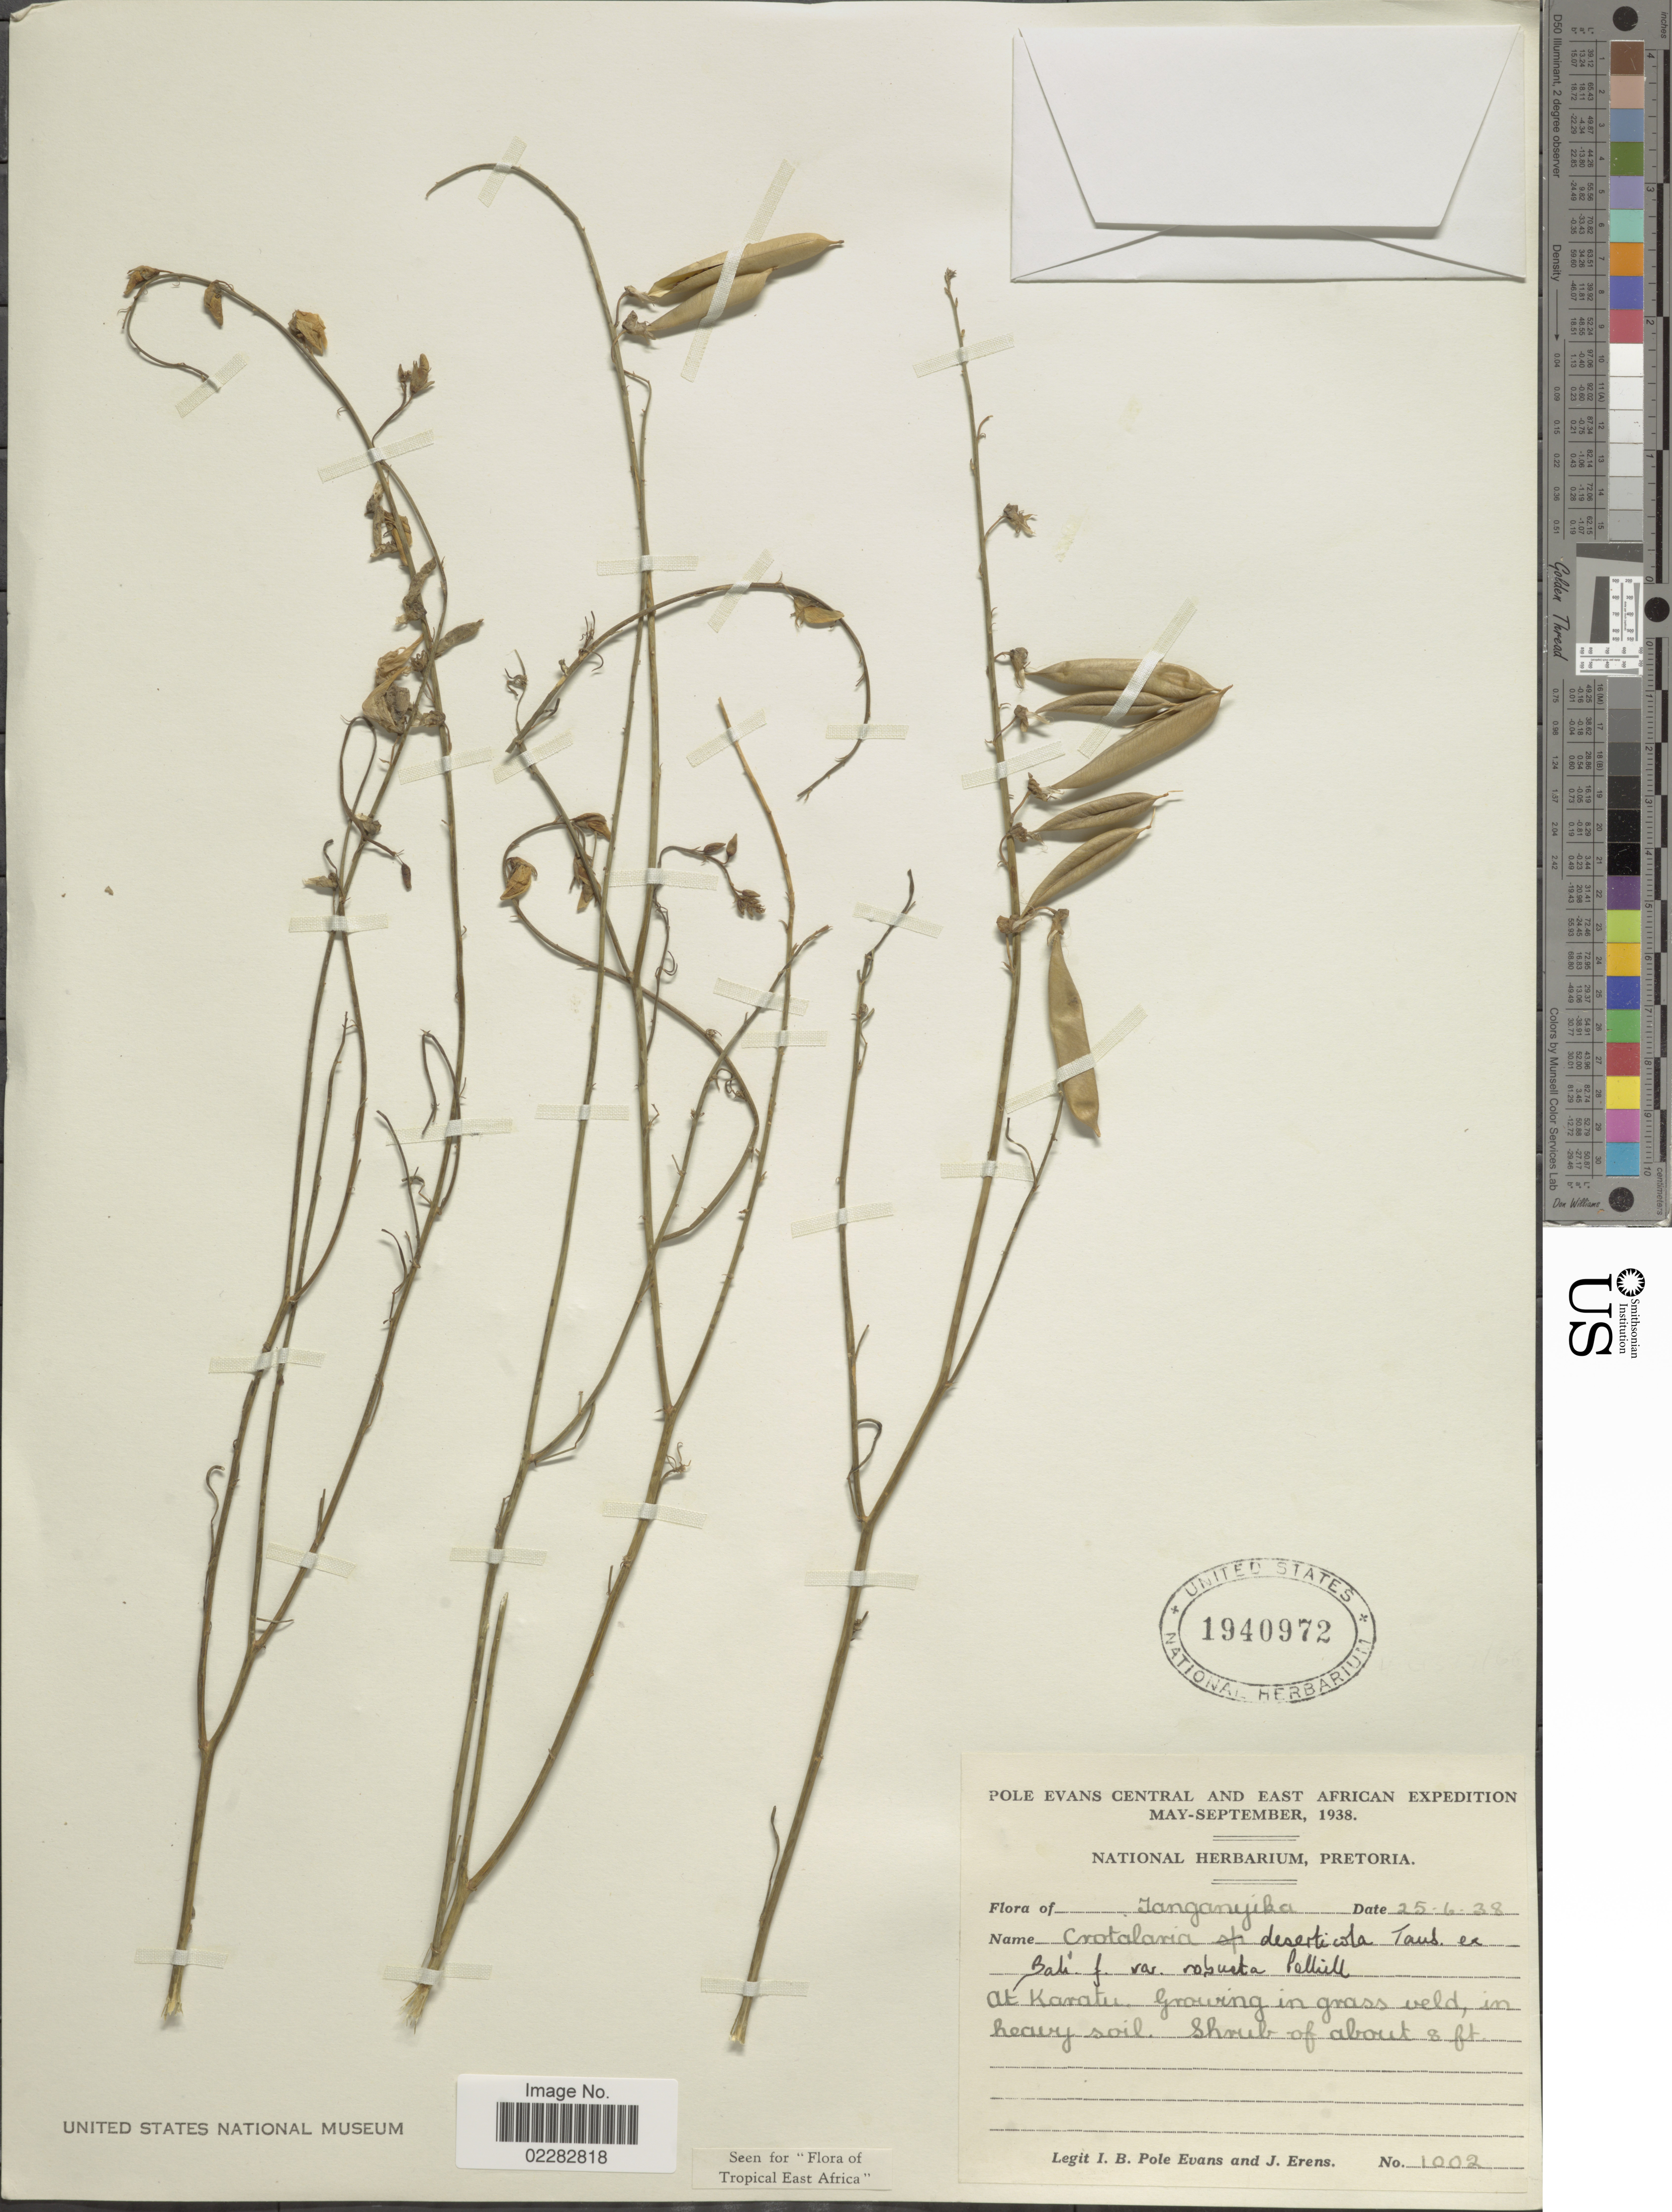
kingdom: Plantae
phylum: Tracheophyta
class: Magnoliopsida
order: Fabales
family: Fabaceae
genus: Crotalaria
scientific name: Crotalaria deserticola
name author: Taub. ex Baker f.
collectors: I. B. Pole-Evans & J. Erens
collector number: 1002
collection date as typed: Transcribed d/m/y: 25/6/38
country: Tanzania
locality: East Africa, at Karatu, Tanganyika.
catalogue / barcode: US 1940972